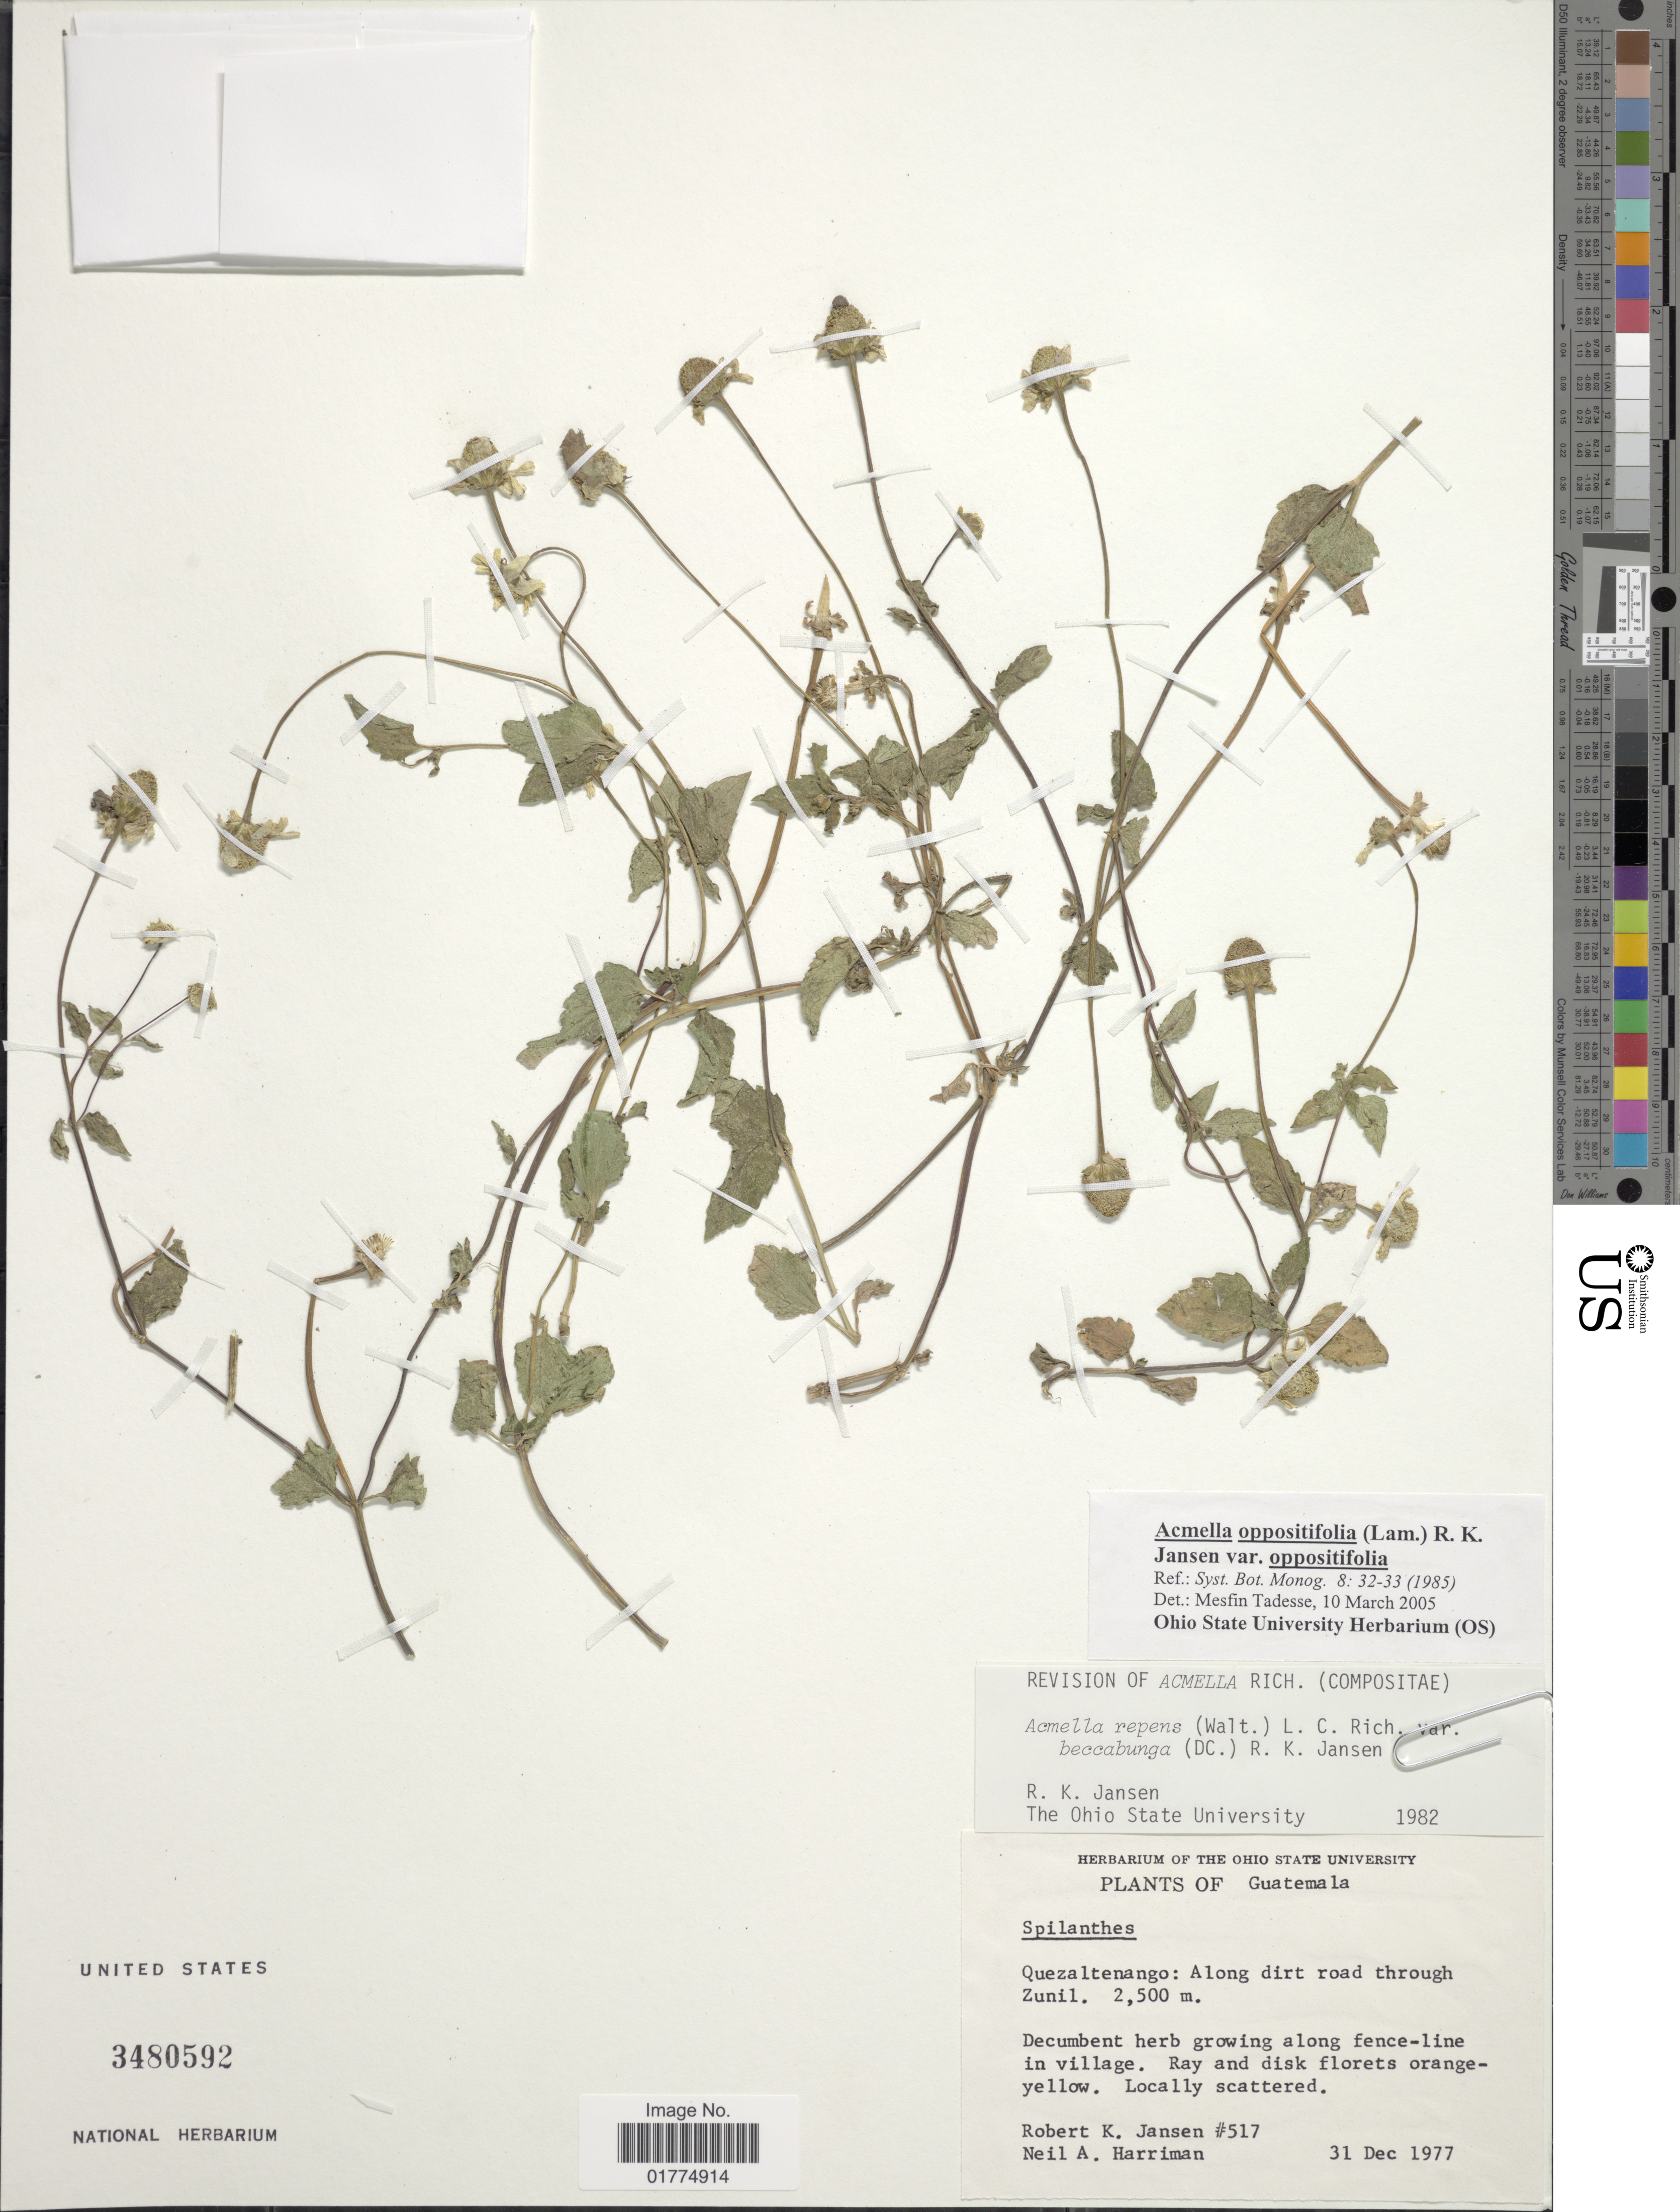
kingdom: Plantae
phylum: Tracheophyta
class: Magnoliopsida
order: Asterales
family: Asteraceae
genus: Acmella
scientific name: Acmella repens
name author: (Walter) Rich.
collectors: R. K. Jansen & N. A. Harriman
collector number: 517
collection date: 1977-12-31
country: Guatemala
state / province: Quetzaltenango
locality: Quezaltenango: Along dirt road through Zunil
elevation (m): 2500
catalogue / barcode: US 3480592